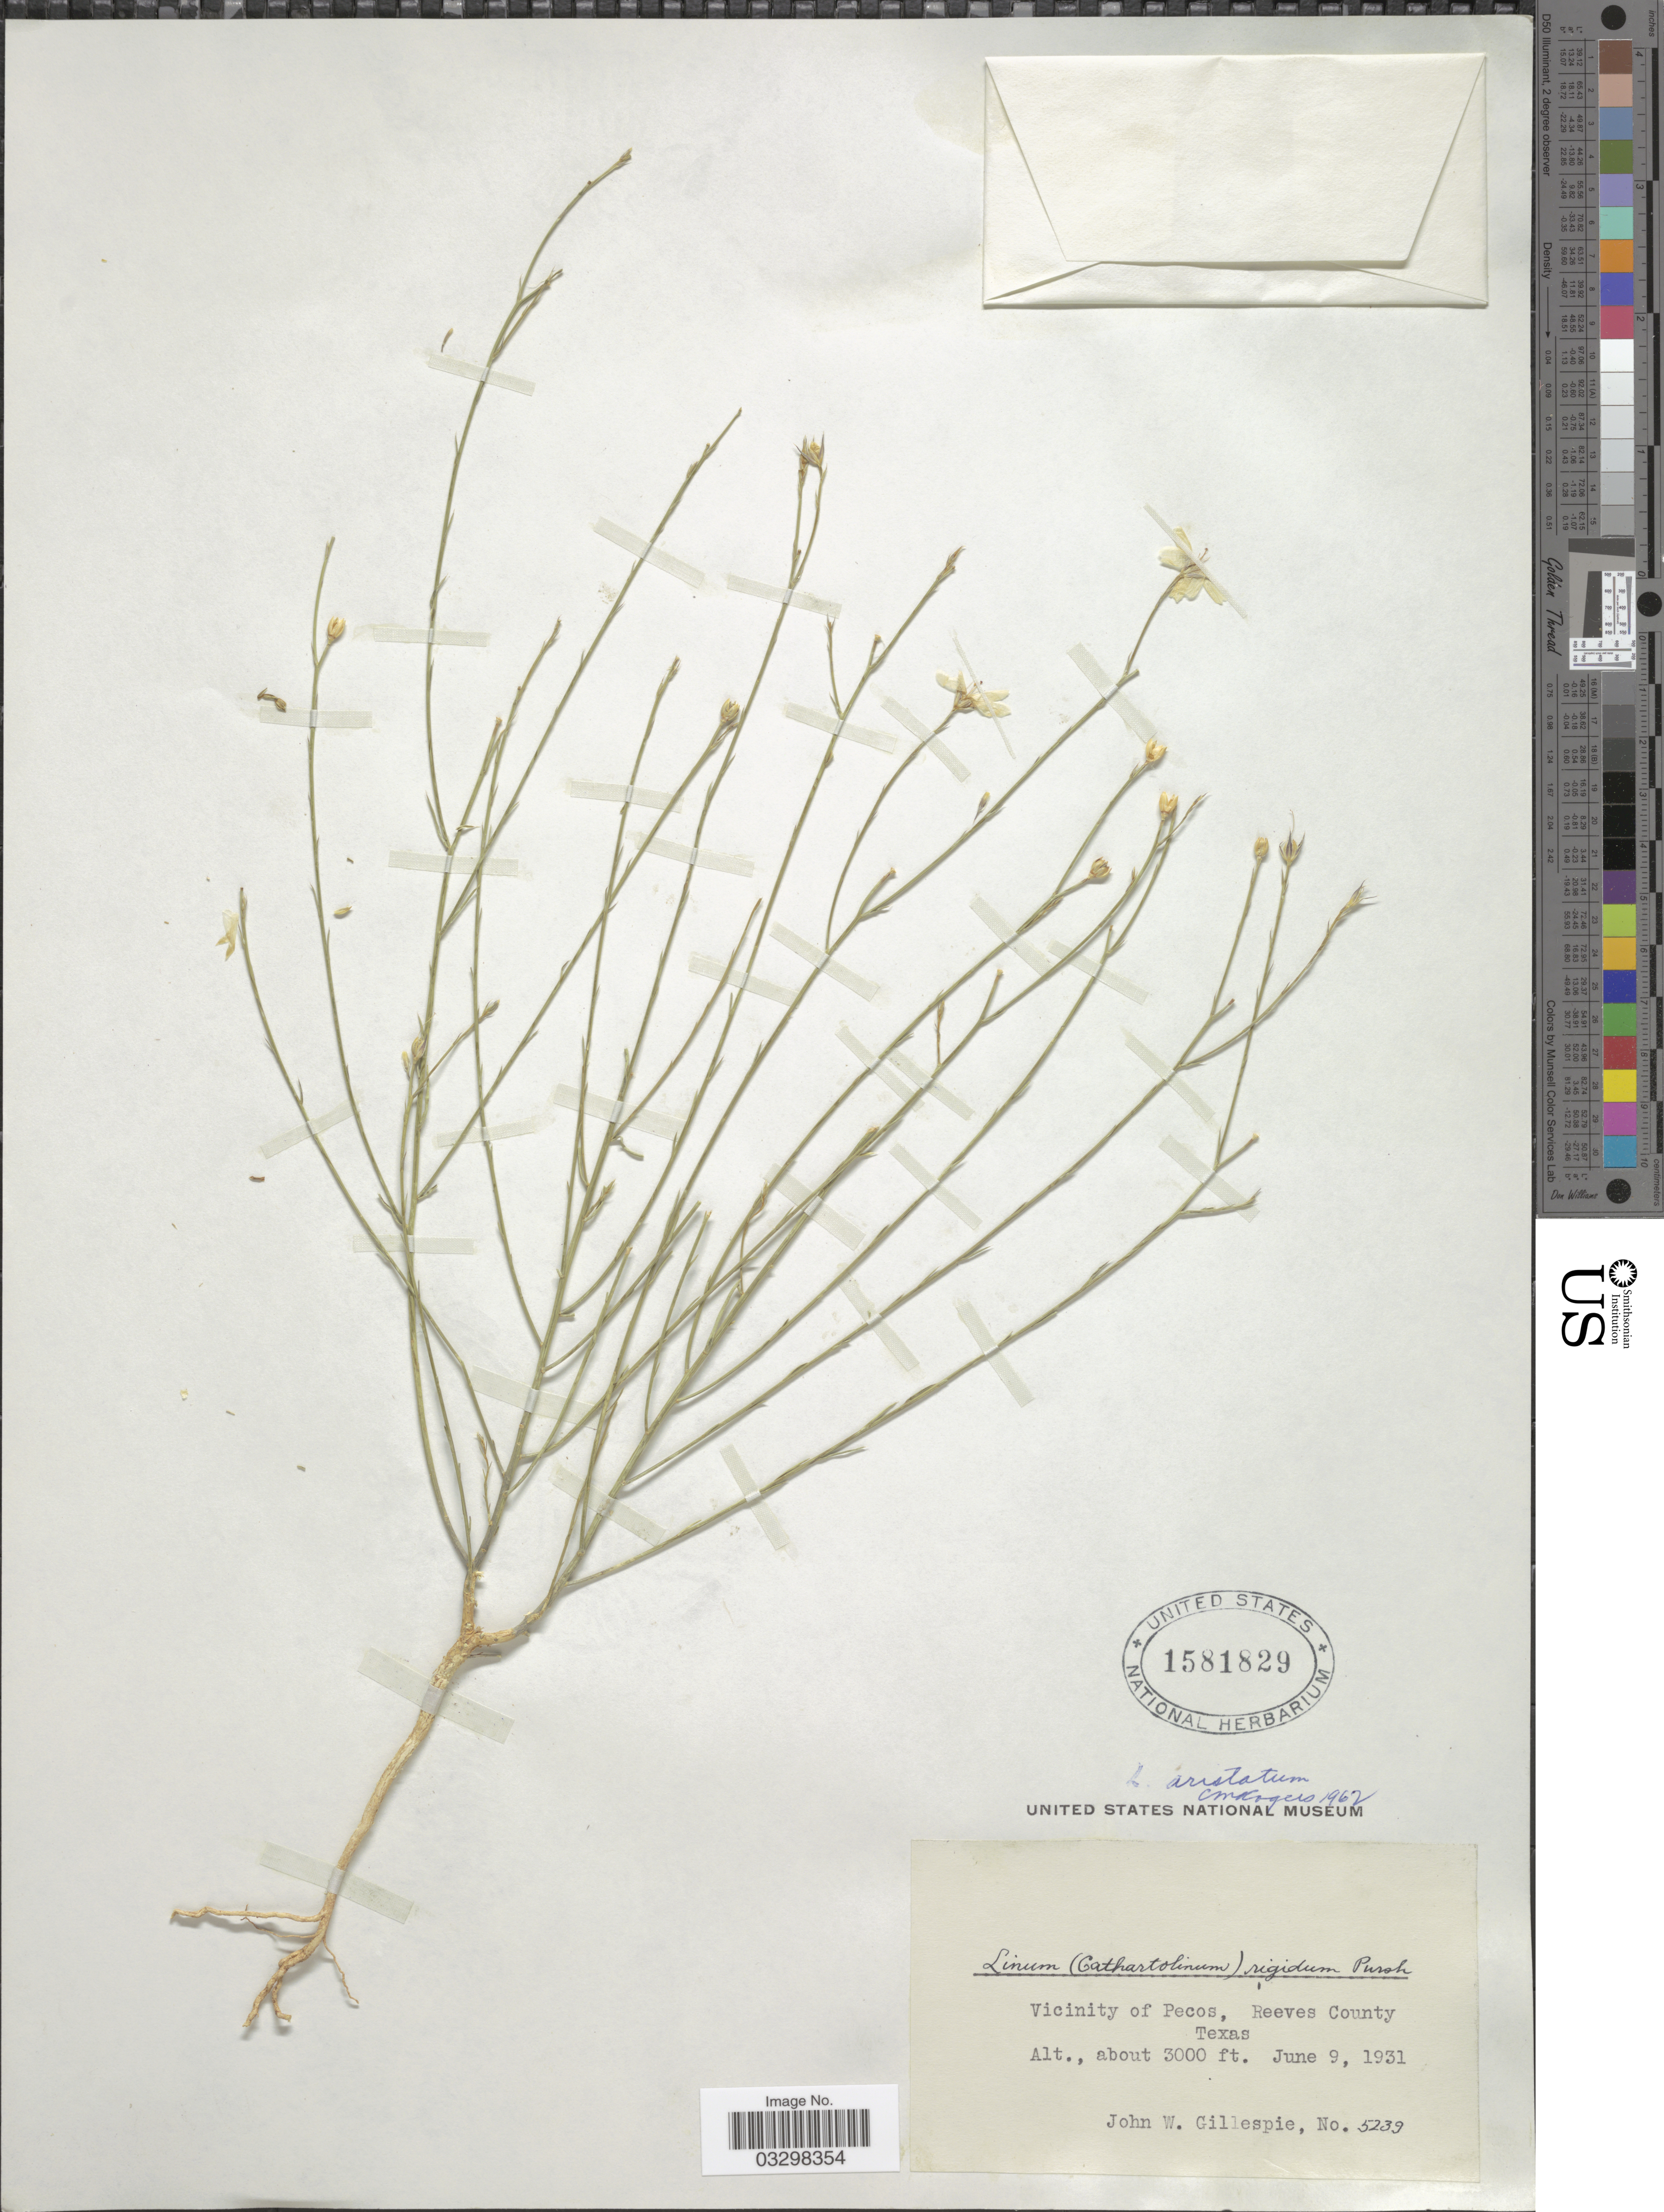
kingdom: Plantae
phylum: Tracheophyta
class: Magnoliopsida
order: Malpighiales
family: Linaceae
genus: Linum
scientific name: Linum aristatum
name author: Engelm.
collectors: J. W. Gillespie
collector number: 5239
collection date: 1931-06-09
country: United States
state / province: Texas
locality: Vicinity of Pecos, Reeves County.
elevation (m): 914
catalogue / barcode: US 1581829